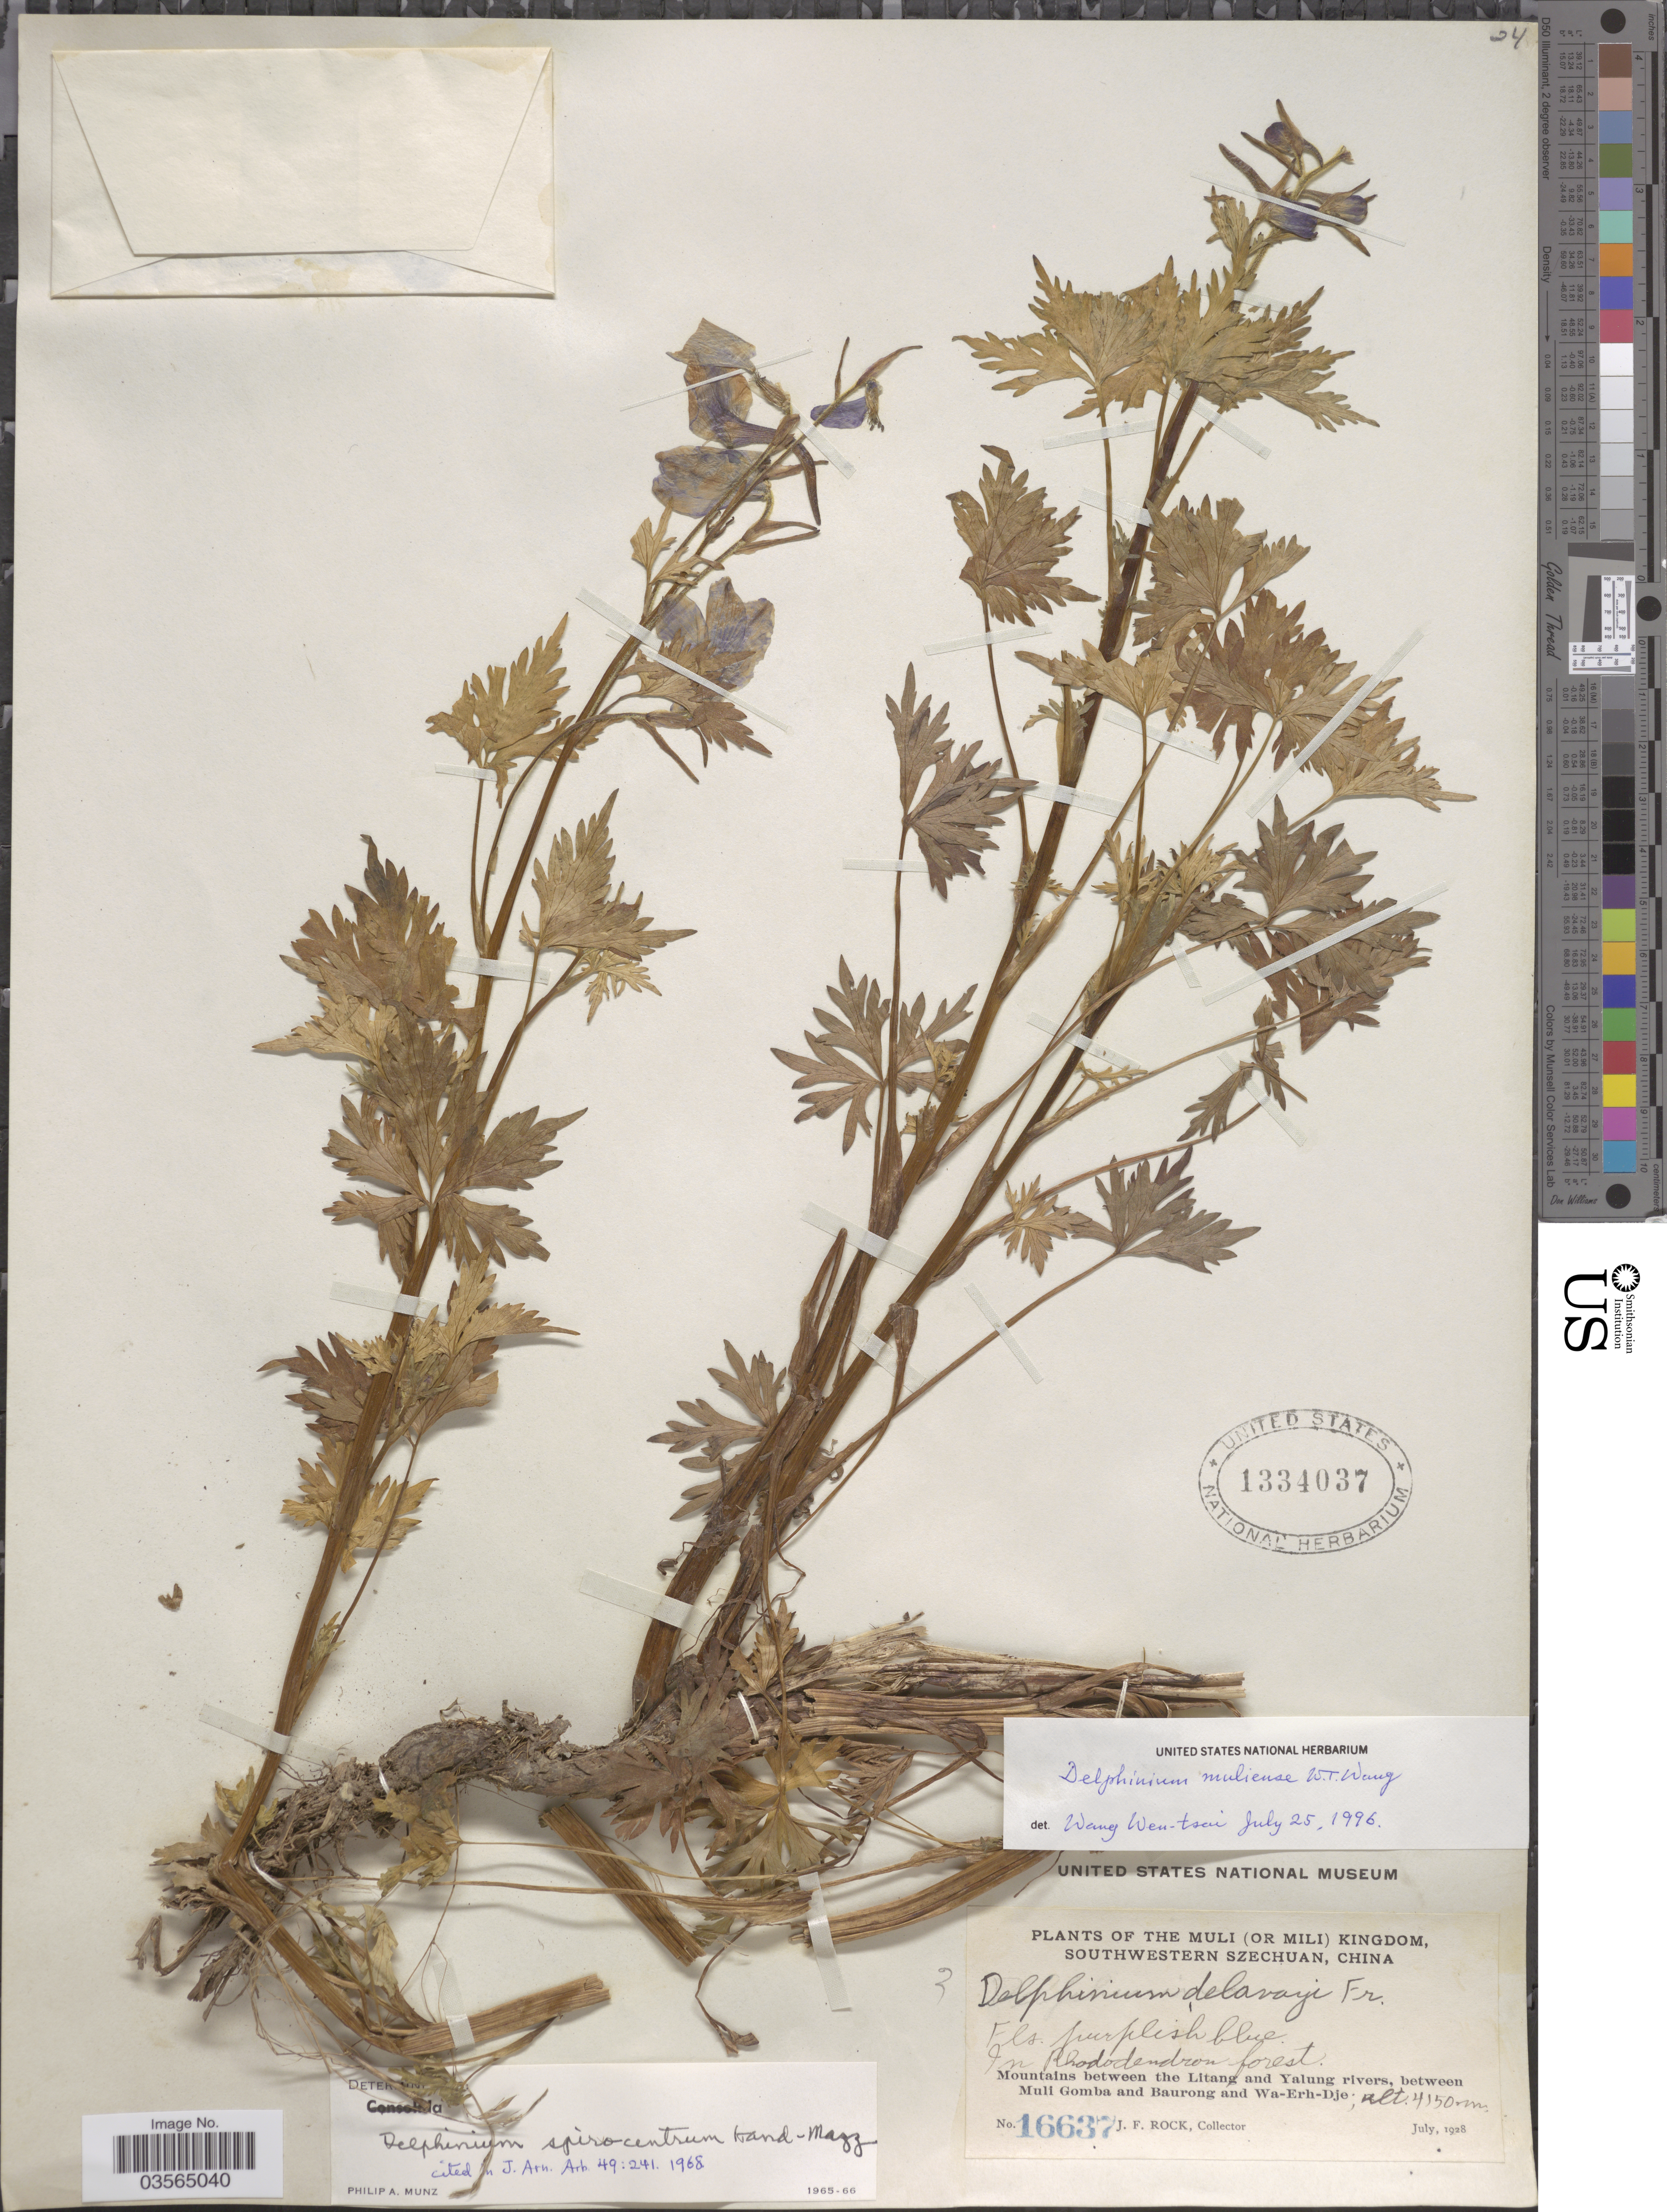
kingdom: Plantae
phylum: Tracheophyta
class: Magnoliopsida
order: Ranunculales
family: Ranunculaceae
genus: Delphinium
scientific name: Delphinium muliense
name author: W.T. Wang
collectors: J. Rock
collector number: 16637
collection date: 1928-07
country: China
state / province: Sichuan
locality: The Muli (or Mili) Kingdom. Southwestern Szechwan. Mountains between the Litang and Yalung rivers, between Muli Gomba and Baurong and Wa-Erh-Dje.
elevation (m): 4150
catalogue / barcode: US 1334037